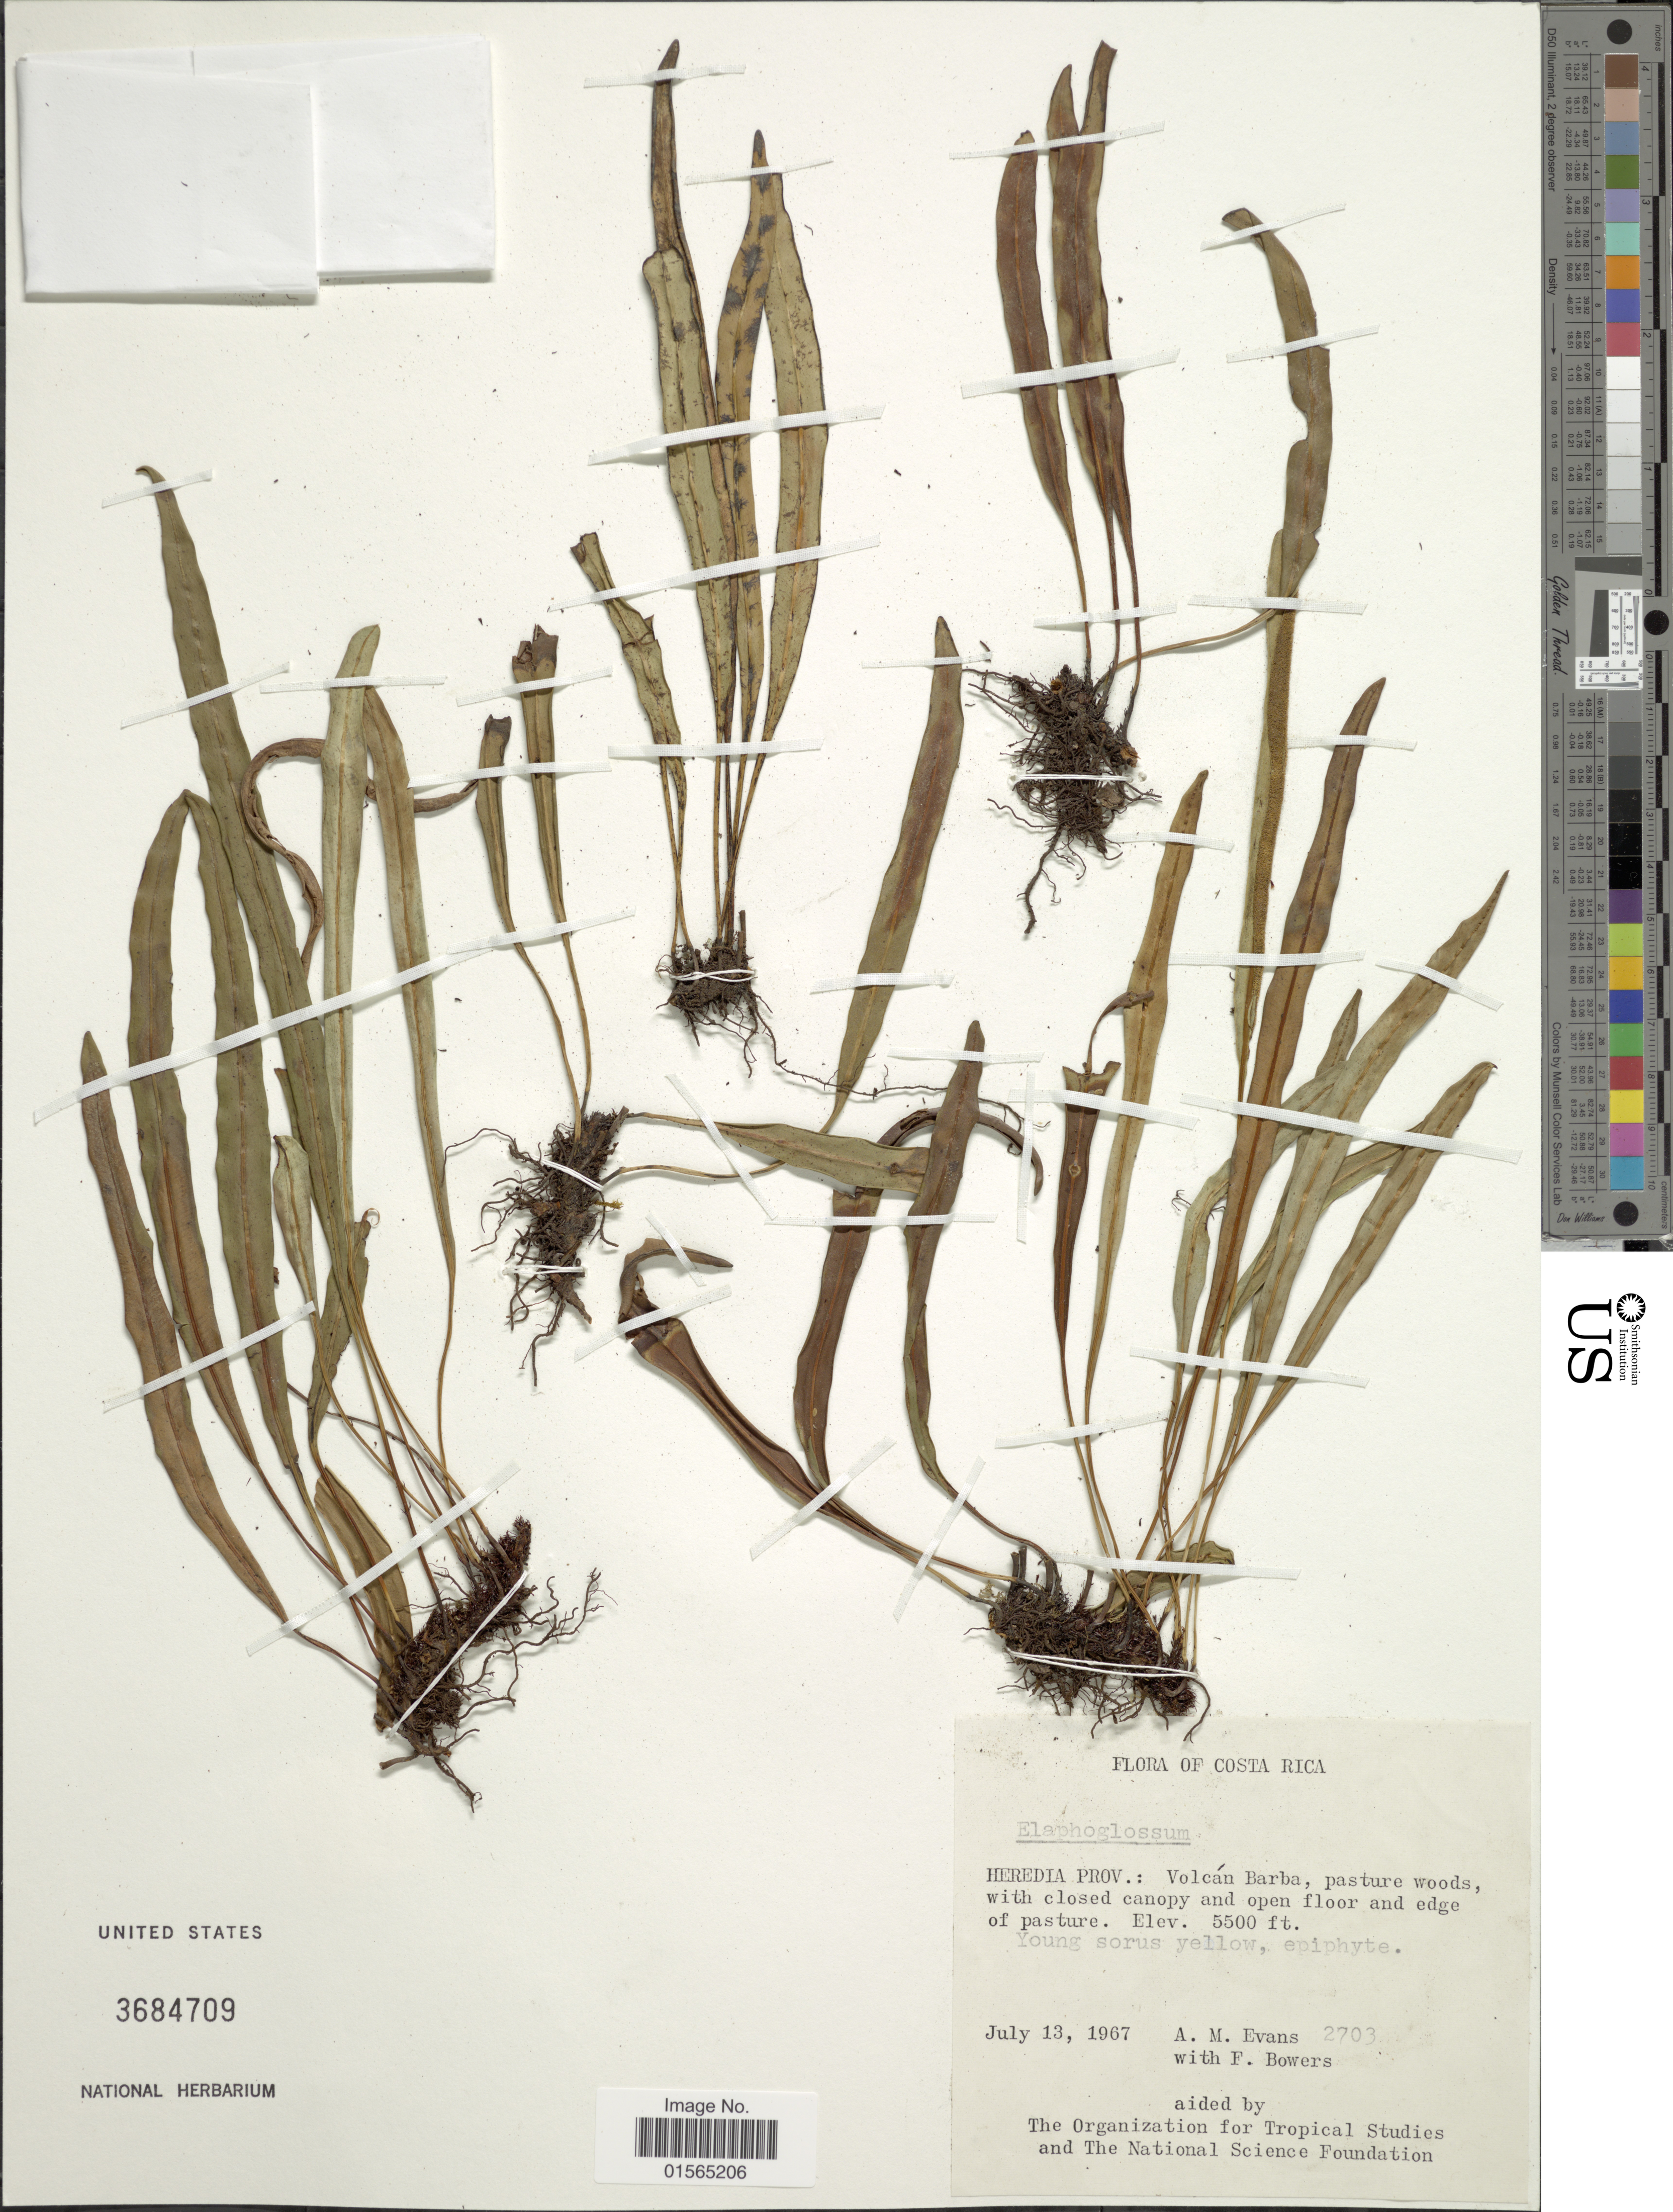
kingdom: Plantae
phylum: Tracheophyta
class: Polypodiopsida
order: Polypodiales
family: Dryopteridaceae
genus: Elaphoglossum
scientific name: Elaphoglossum sp.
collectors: A. M. Evans & F. Bowers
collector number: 2703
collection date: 1967-07-13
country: Costa Rica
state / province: Heredia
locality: Volcan Barba, pasture woods, with closed canopy and open floor and edge of pasture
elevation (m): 1676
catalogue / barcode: US 3684709